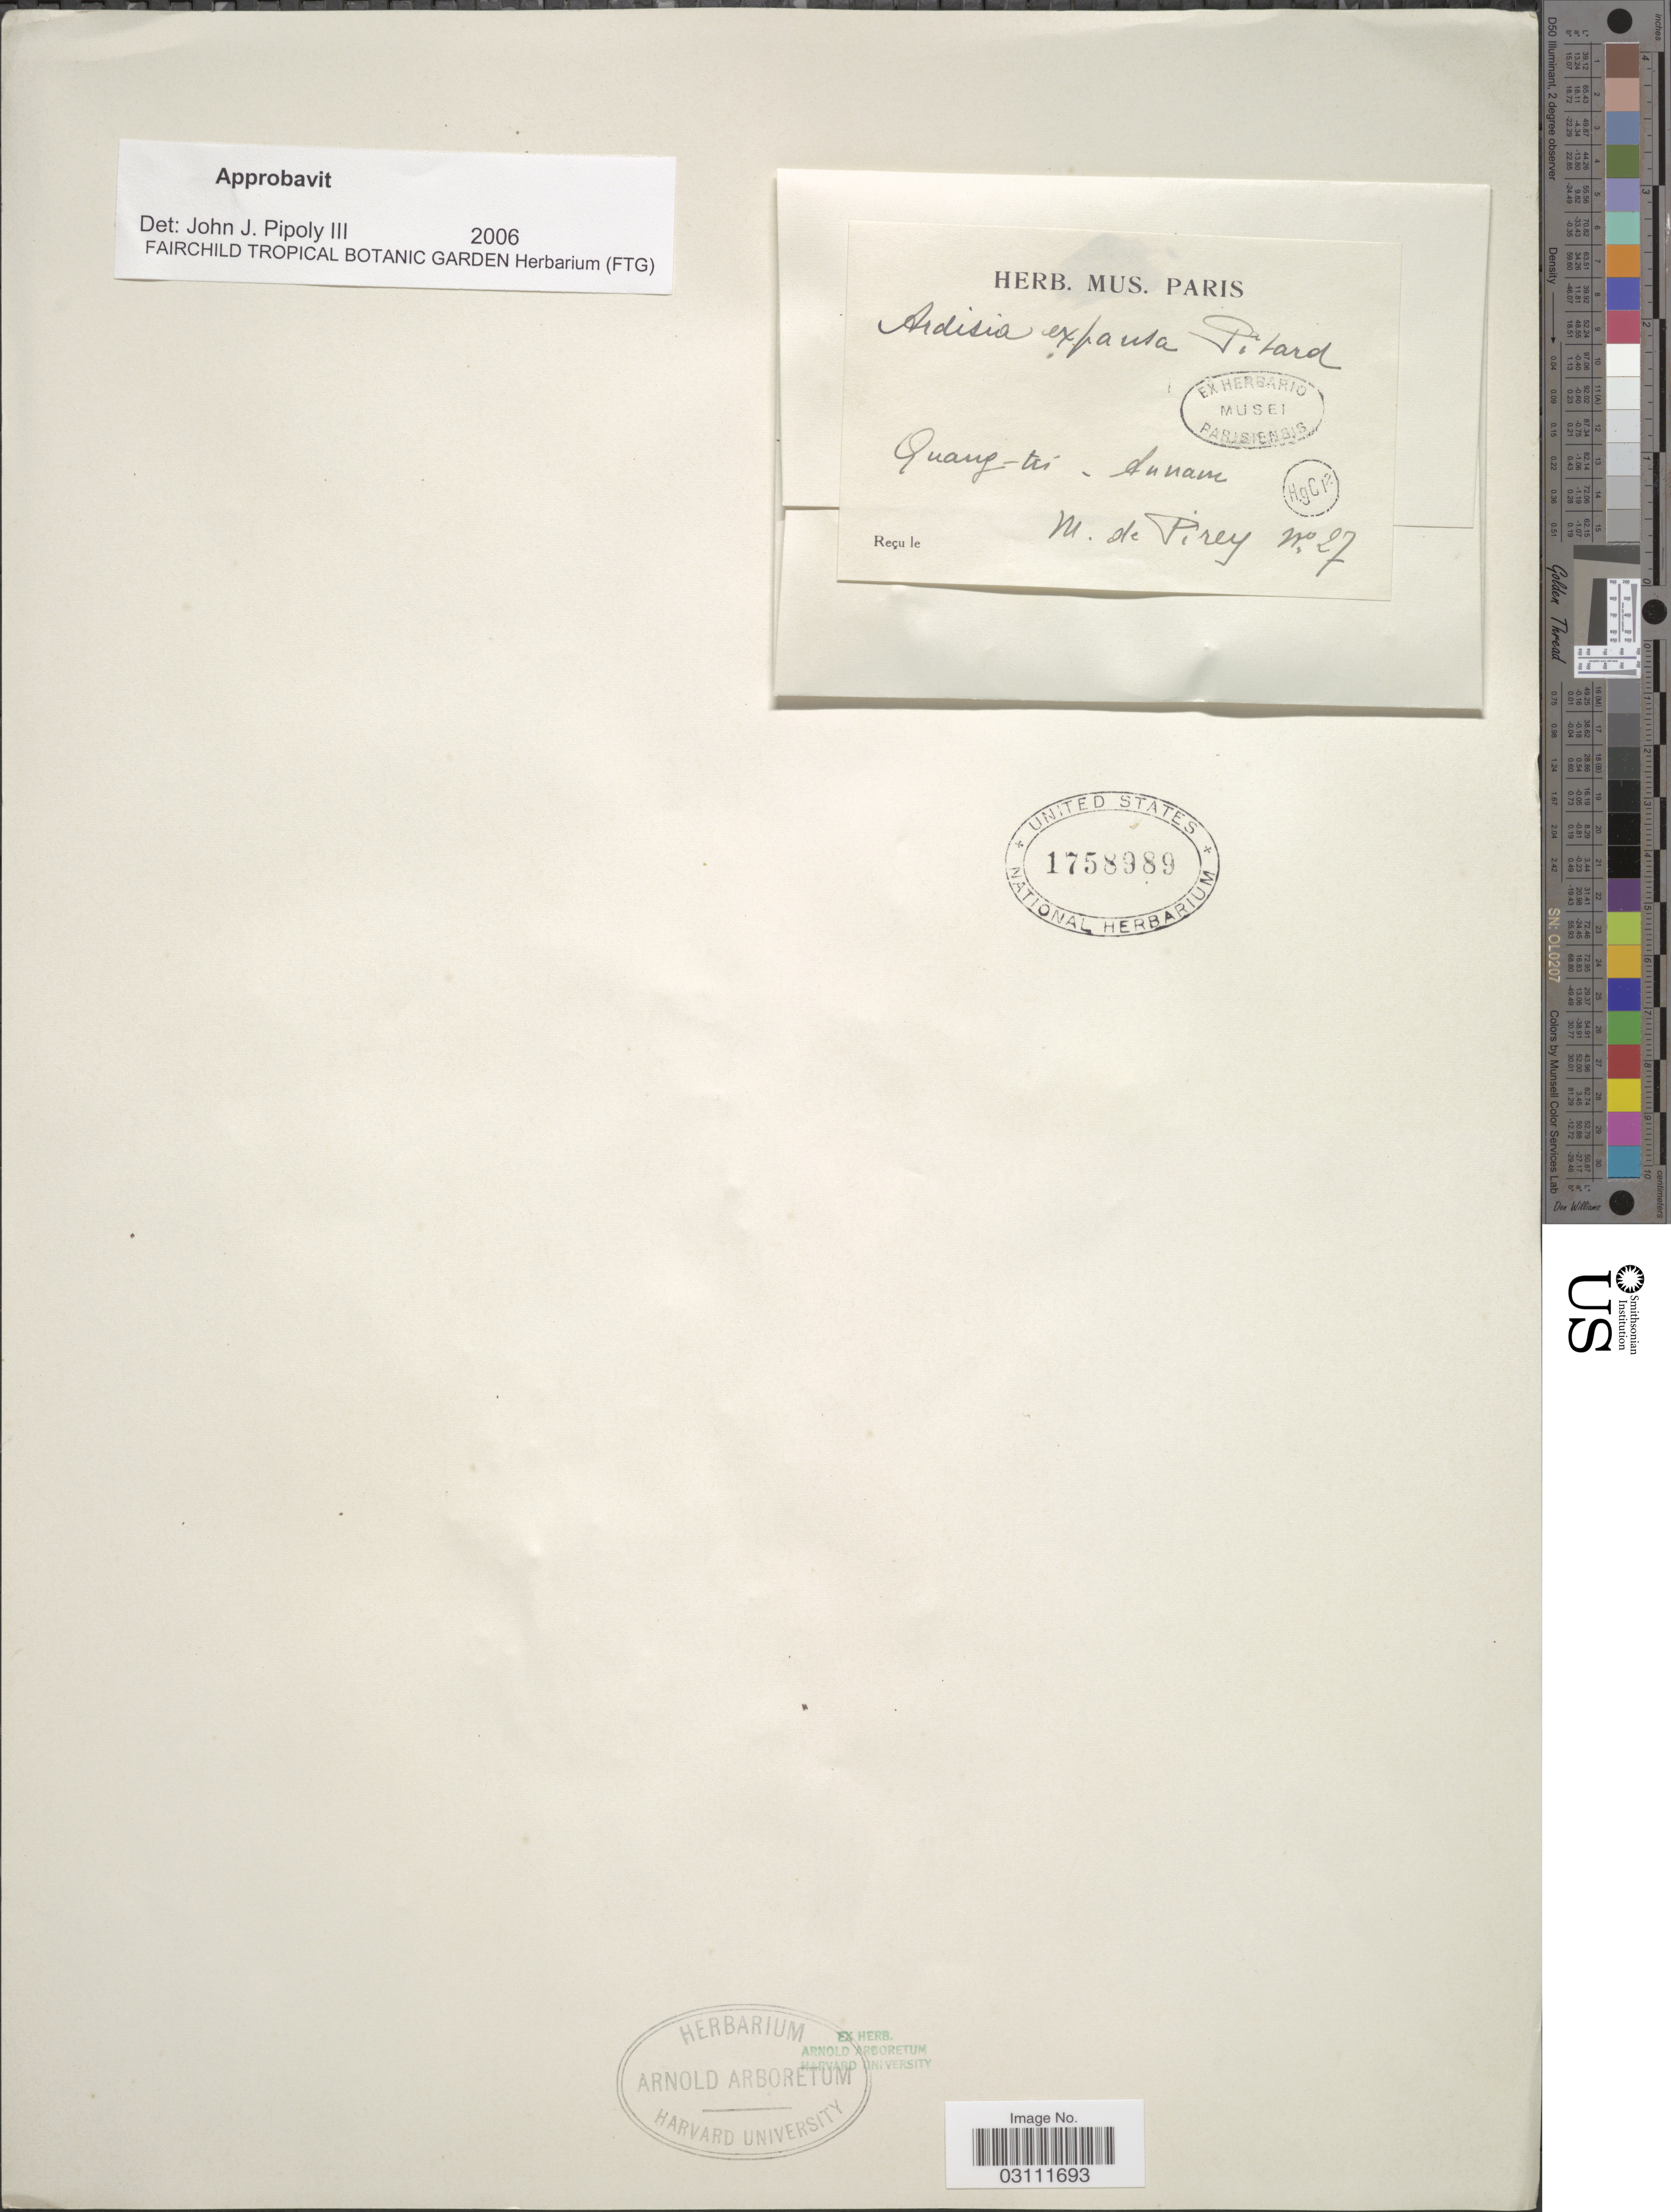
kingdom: Plantae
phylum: Tracheophyta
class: Magnoliopsida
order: Ericales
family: Primulaceae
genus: Ardisia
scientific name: Ardisia loureiriana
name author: Merr.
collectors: M. de Pirey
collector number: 27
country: Vietnam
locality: Annam, Quang-tu.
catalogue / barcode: US 1758989